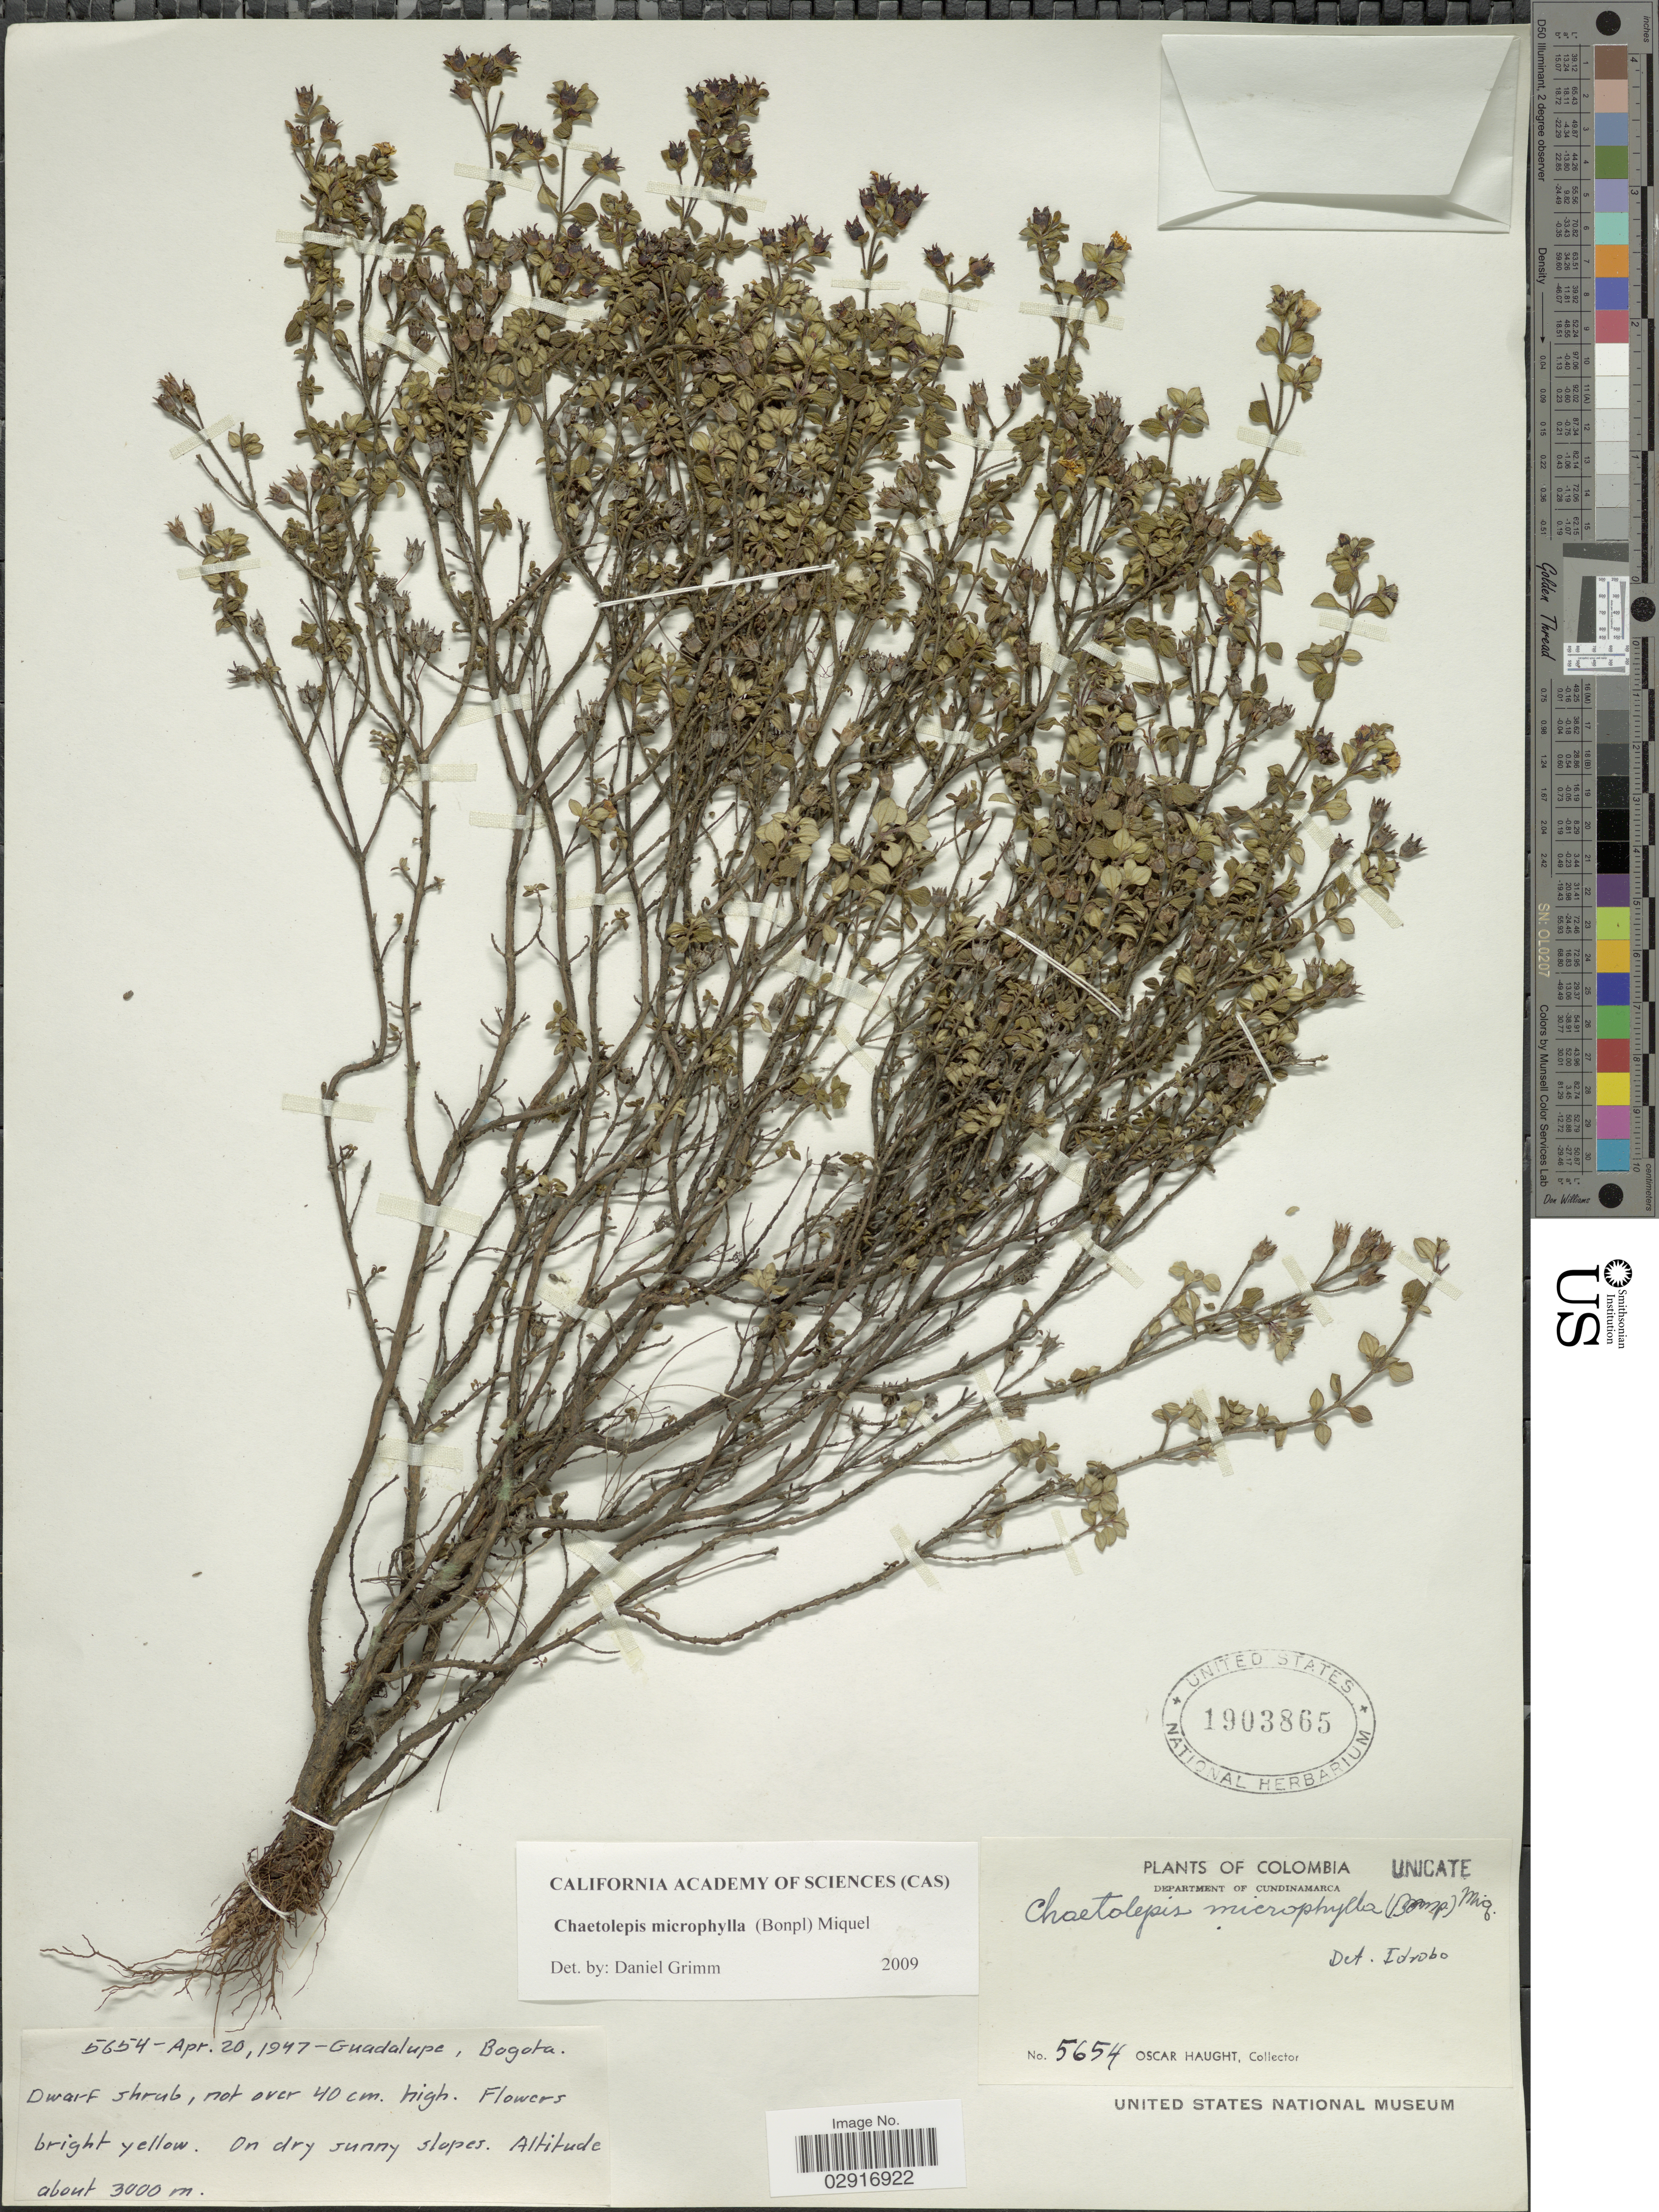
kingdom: Plantae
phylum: Tracheophyta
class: Magnoliopsida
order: Myrtales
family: Melastomataceae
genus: Chaetolepis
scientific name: Chaetolepis microphylla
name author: (Bonpl.) Miq.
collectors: O. L. Haught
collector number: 5654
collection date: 1947-04-20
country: Colombia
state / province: Cundinamarca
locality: Department of Cundinamarca. Guadalupe, Bogota.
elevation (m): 3000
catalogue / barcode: US 1903865